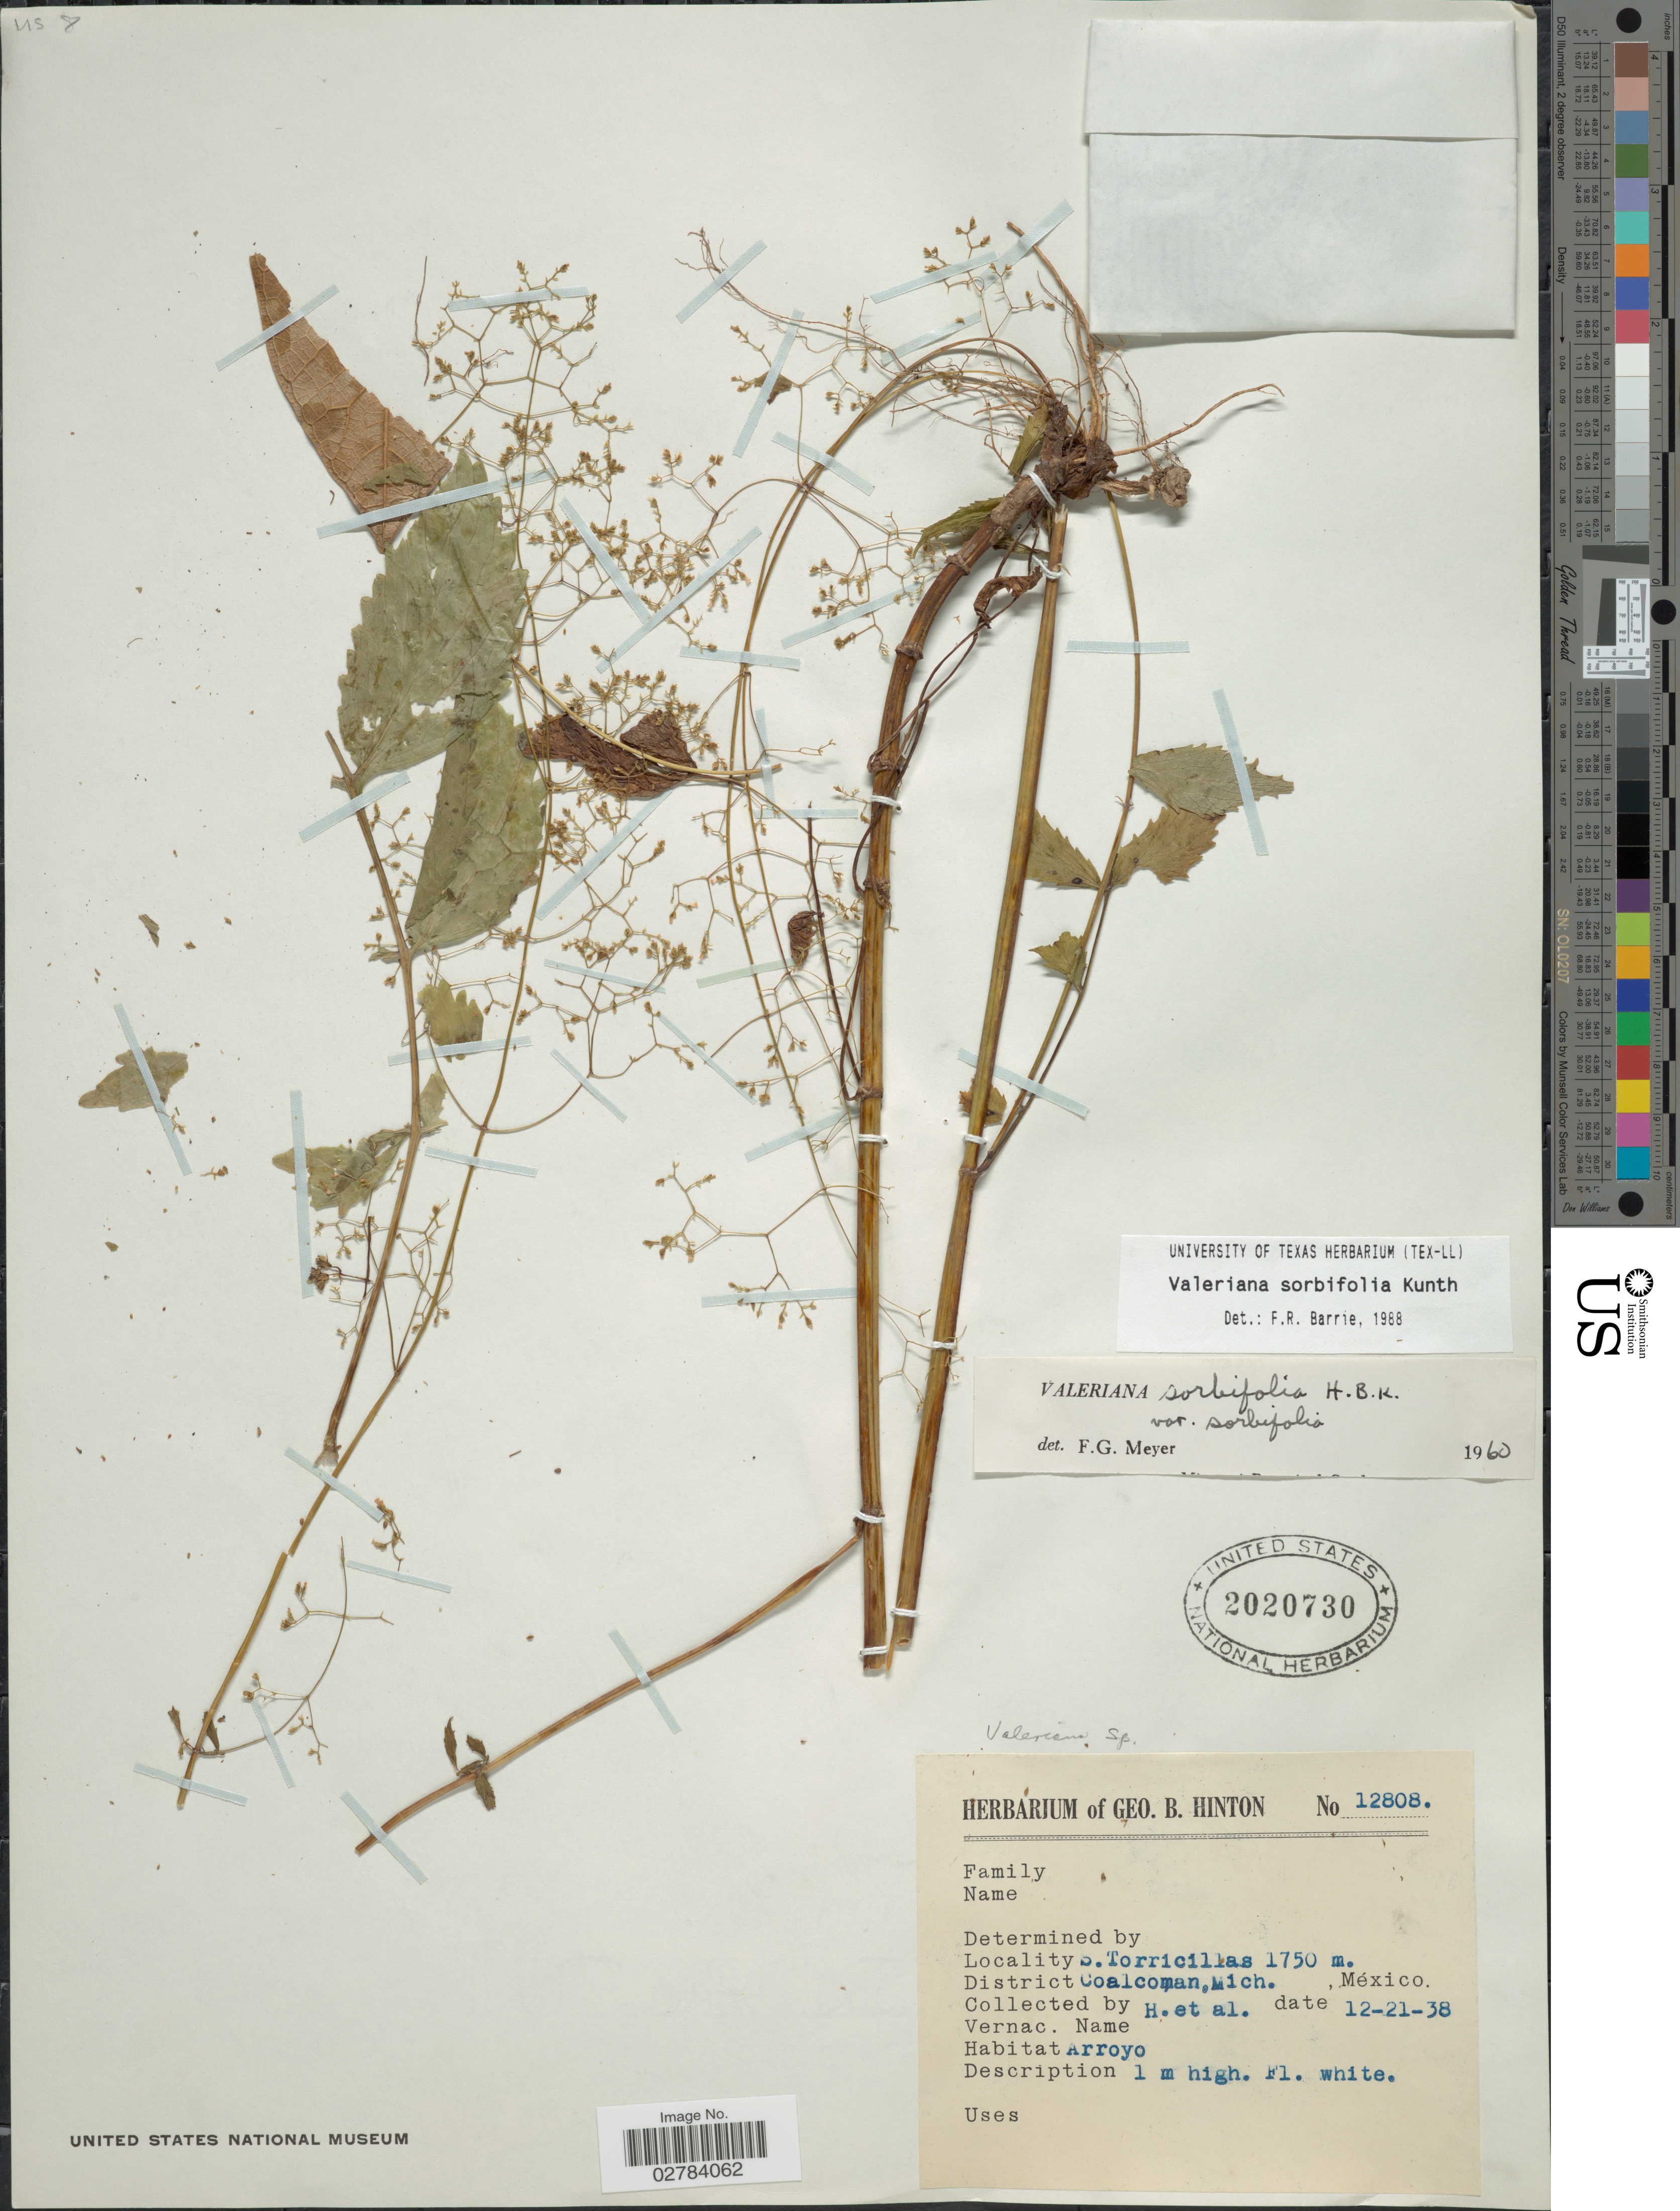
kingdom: Plantae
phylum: Tracheophyta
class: Magnoliopsida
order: Dipsacales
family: Caprifoliaceae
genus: Valeriana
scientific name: Valeriana sorbifolia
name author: Kunth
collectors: G. B. Hinton & et al.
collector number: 12808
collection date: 1938-12-21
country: Mexico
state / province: Michoacán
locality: S. Torricillas, District Coalcoman.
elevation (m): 1750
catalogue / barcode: US 2020730